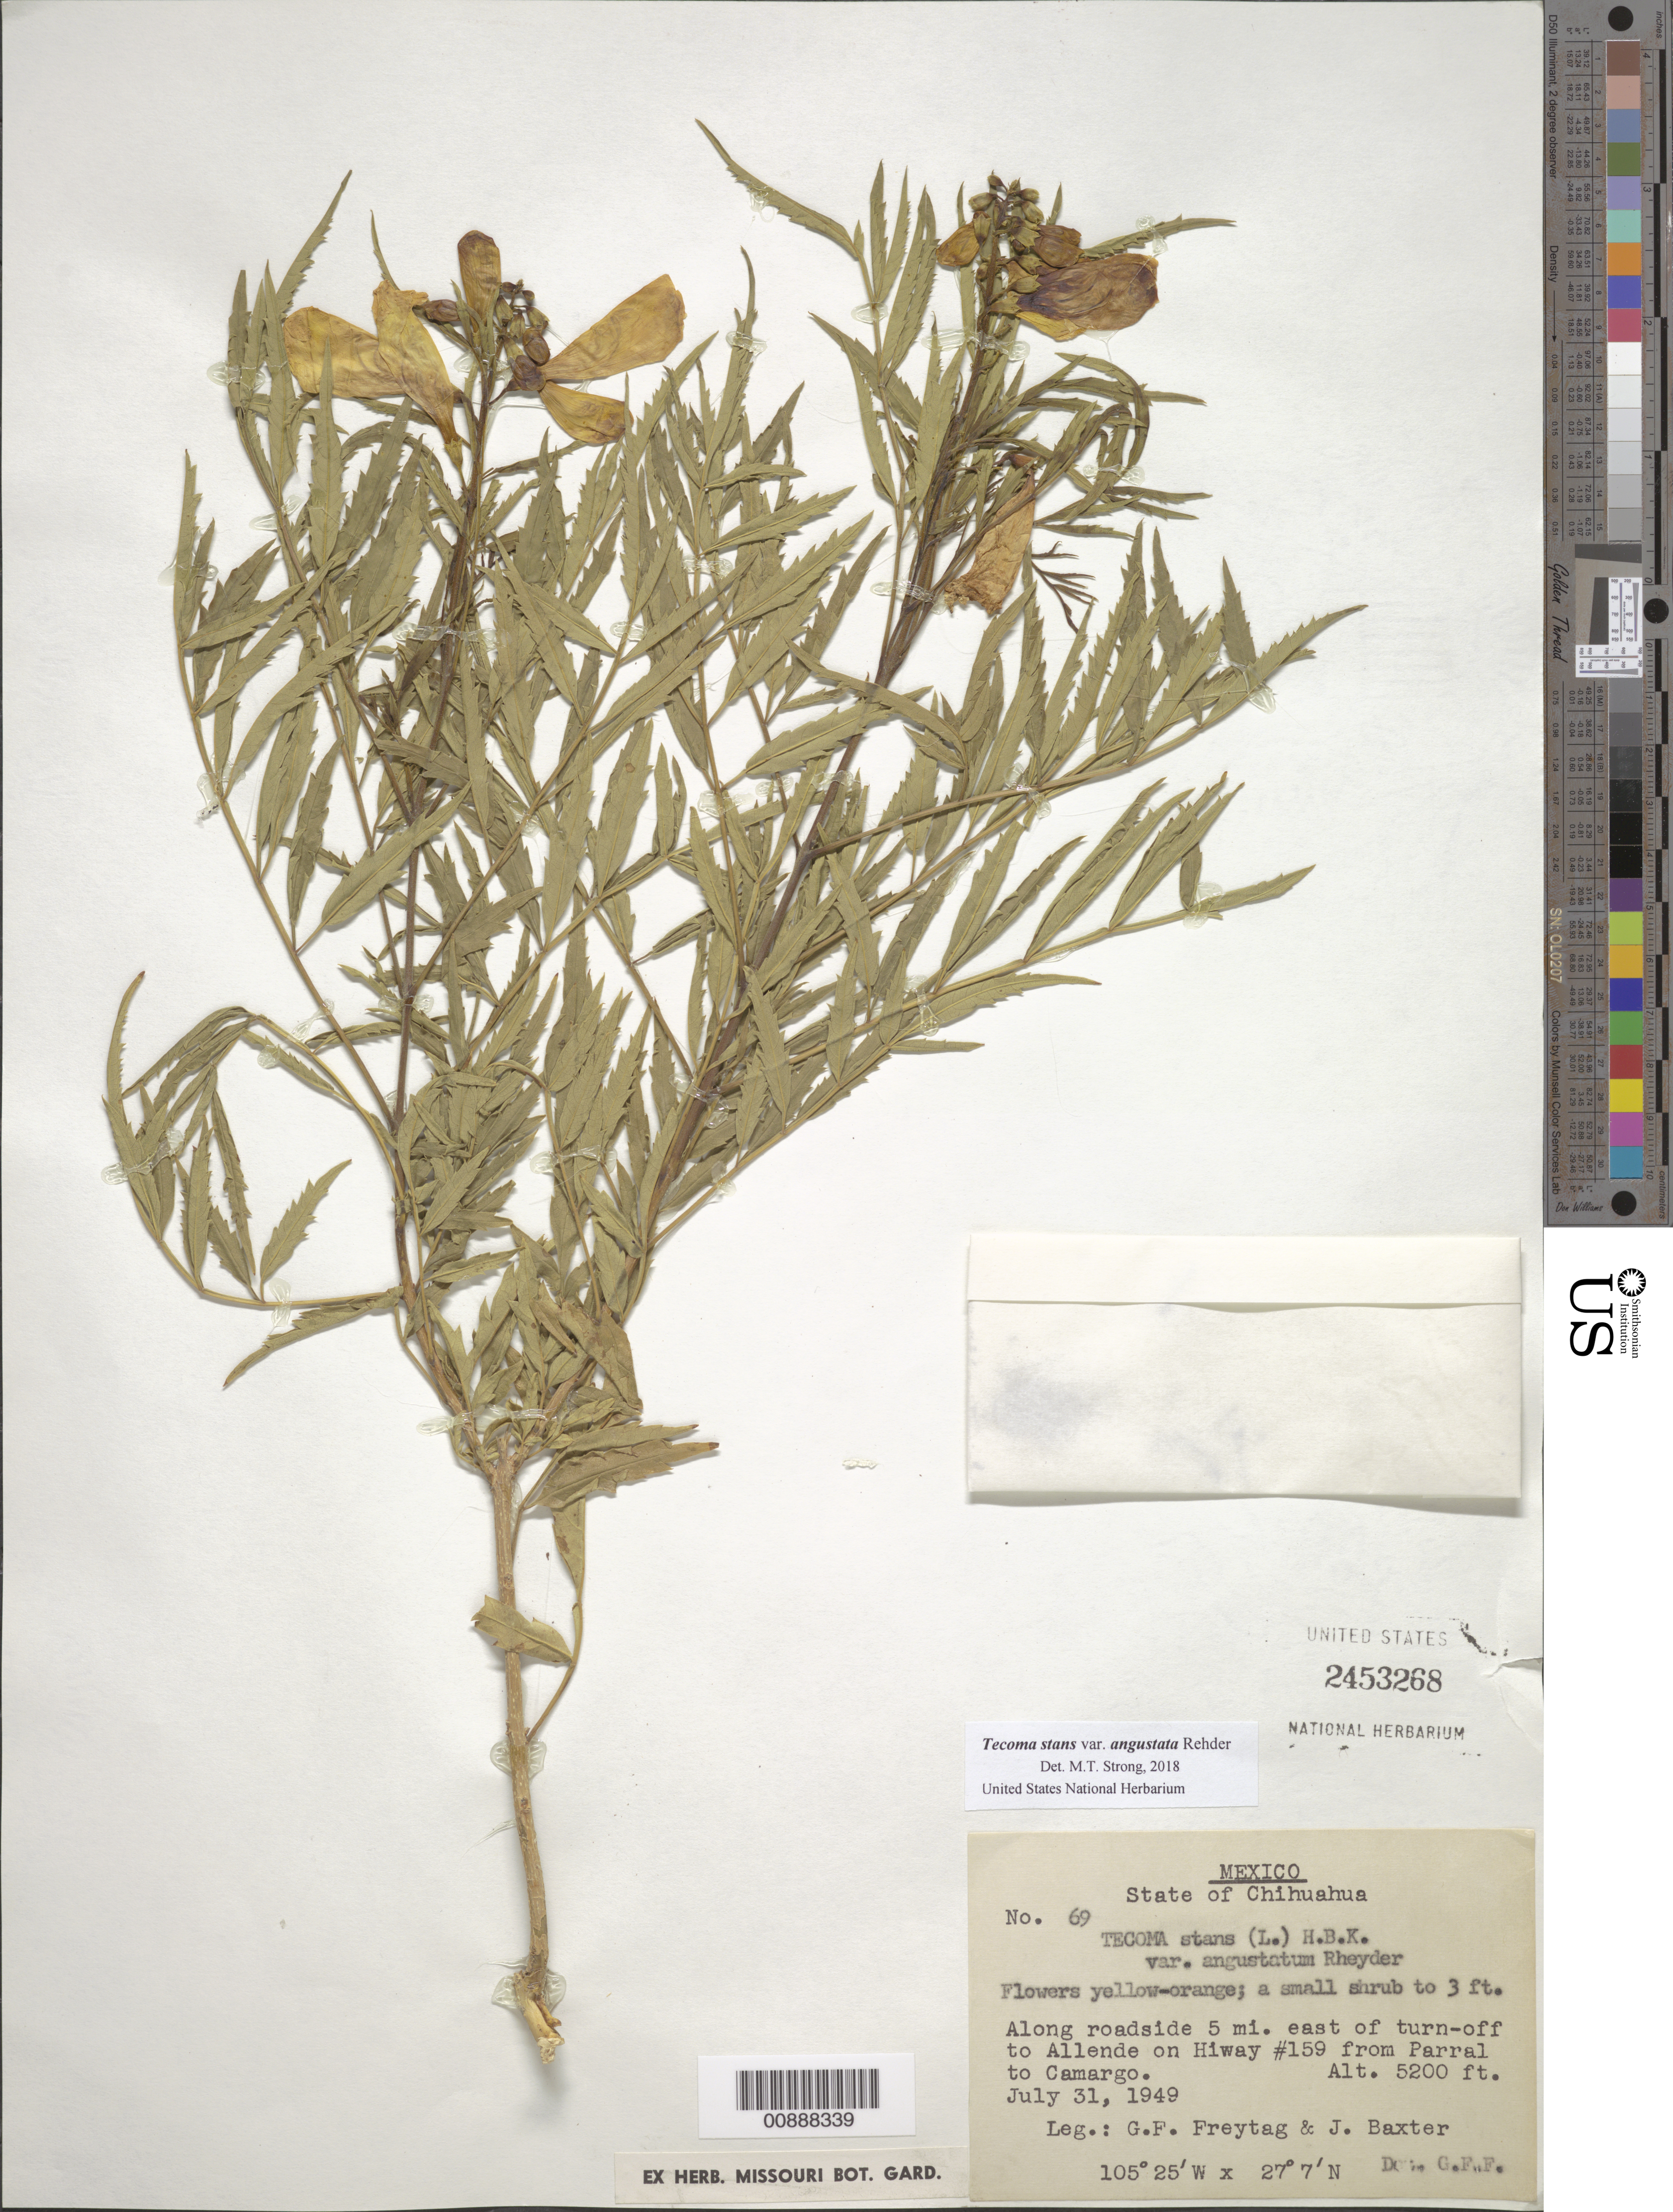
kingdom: Plantae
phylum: Tracheophyta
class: Magnoliopsida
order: Lamiales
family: Bignoniaceae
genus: Tecoma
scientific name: Tecoma stans var. angustata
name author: Rehder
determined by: Strong, M. T., (US), Smithsonian Institution - National Museum of Natural History (UNITED STATES)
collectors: G. F. Freytag & J. Baxter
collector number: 69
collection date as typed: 31 Jul 1949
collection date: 1949-07-31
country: Mexico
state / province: Chihuahua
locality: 5 mi. east of turn-off to Allende on Hwy #159 from Parral to Camargo, Chihuahua.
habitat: Along roadside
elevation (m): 1585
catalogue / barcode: US 2453268